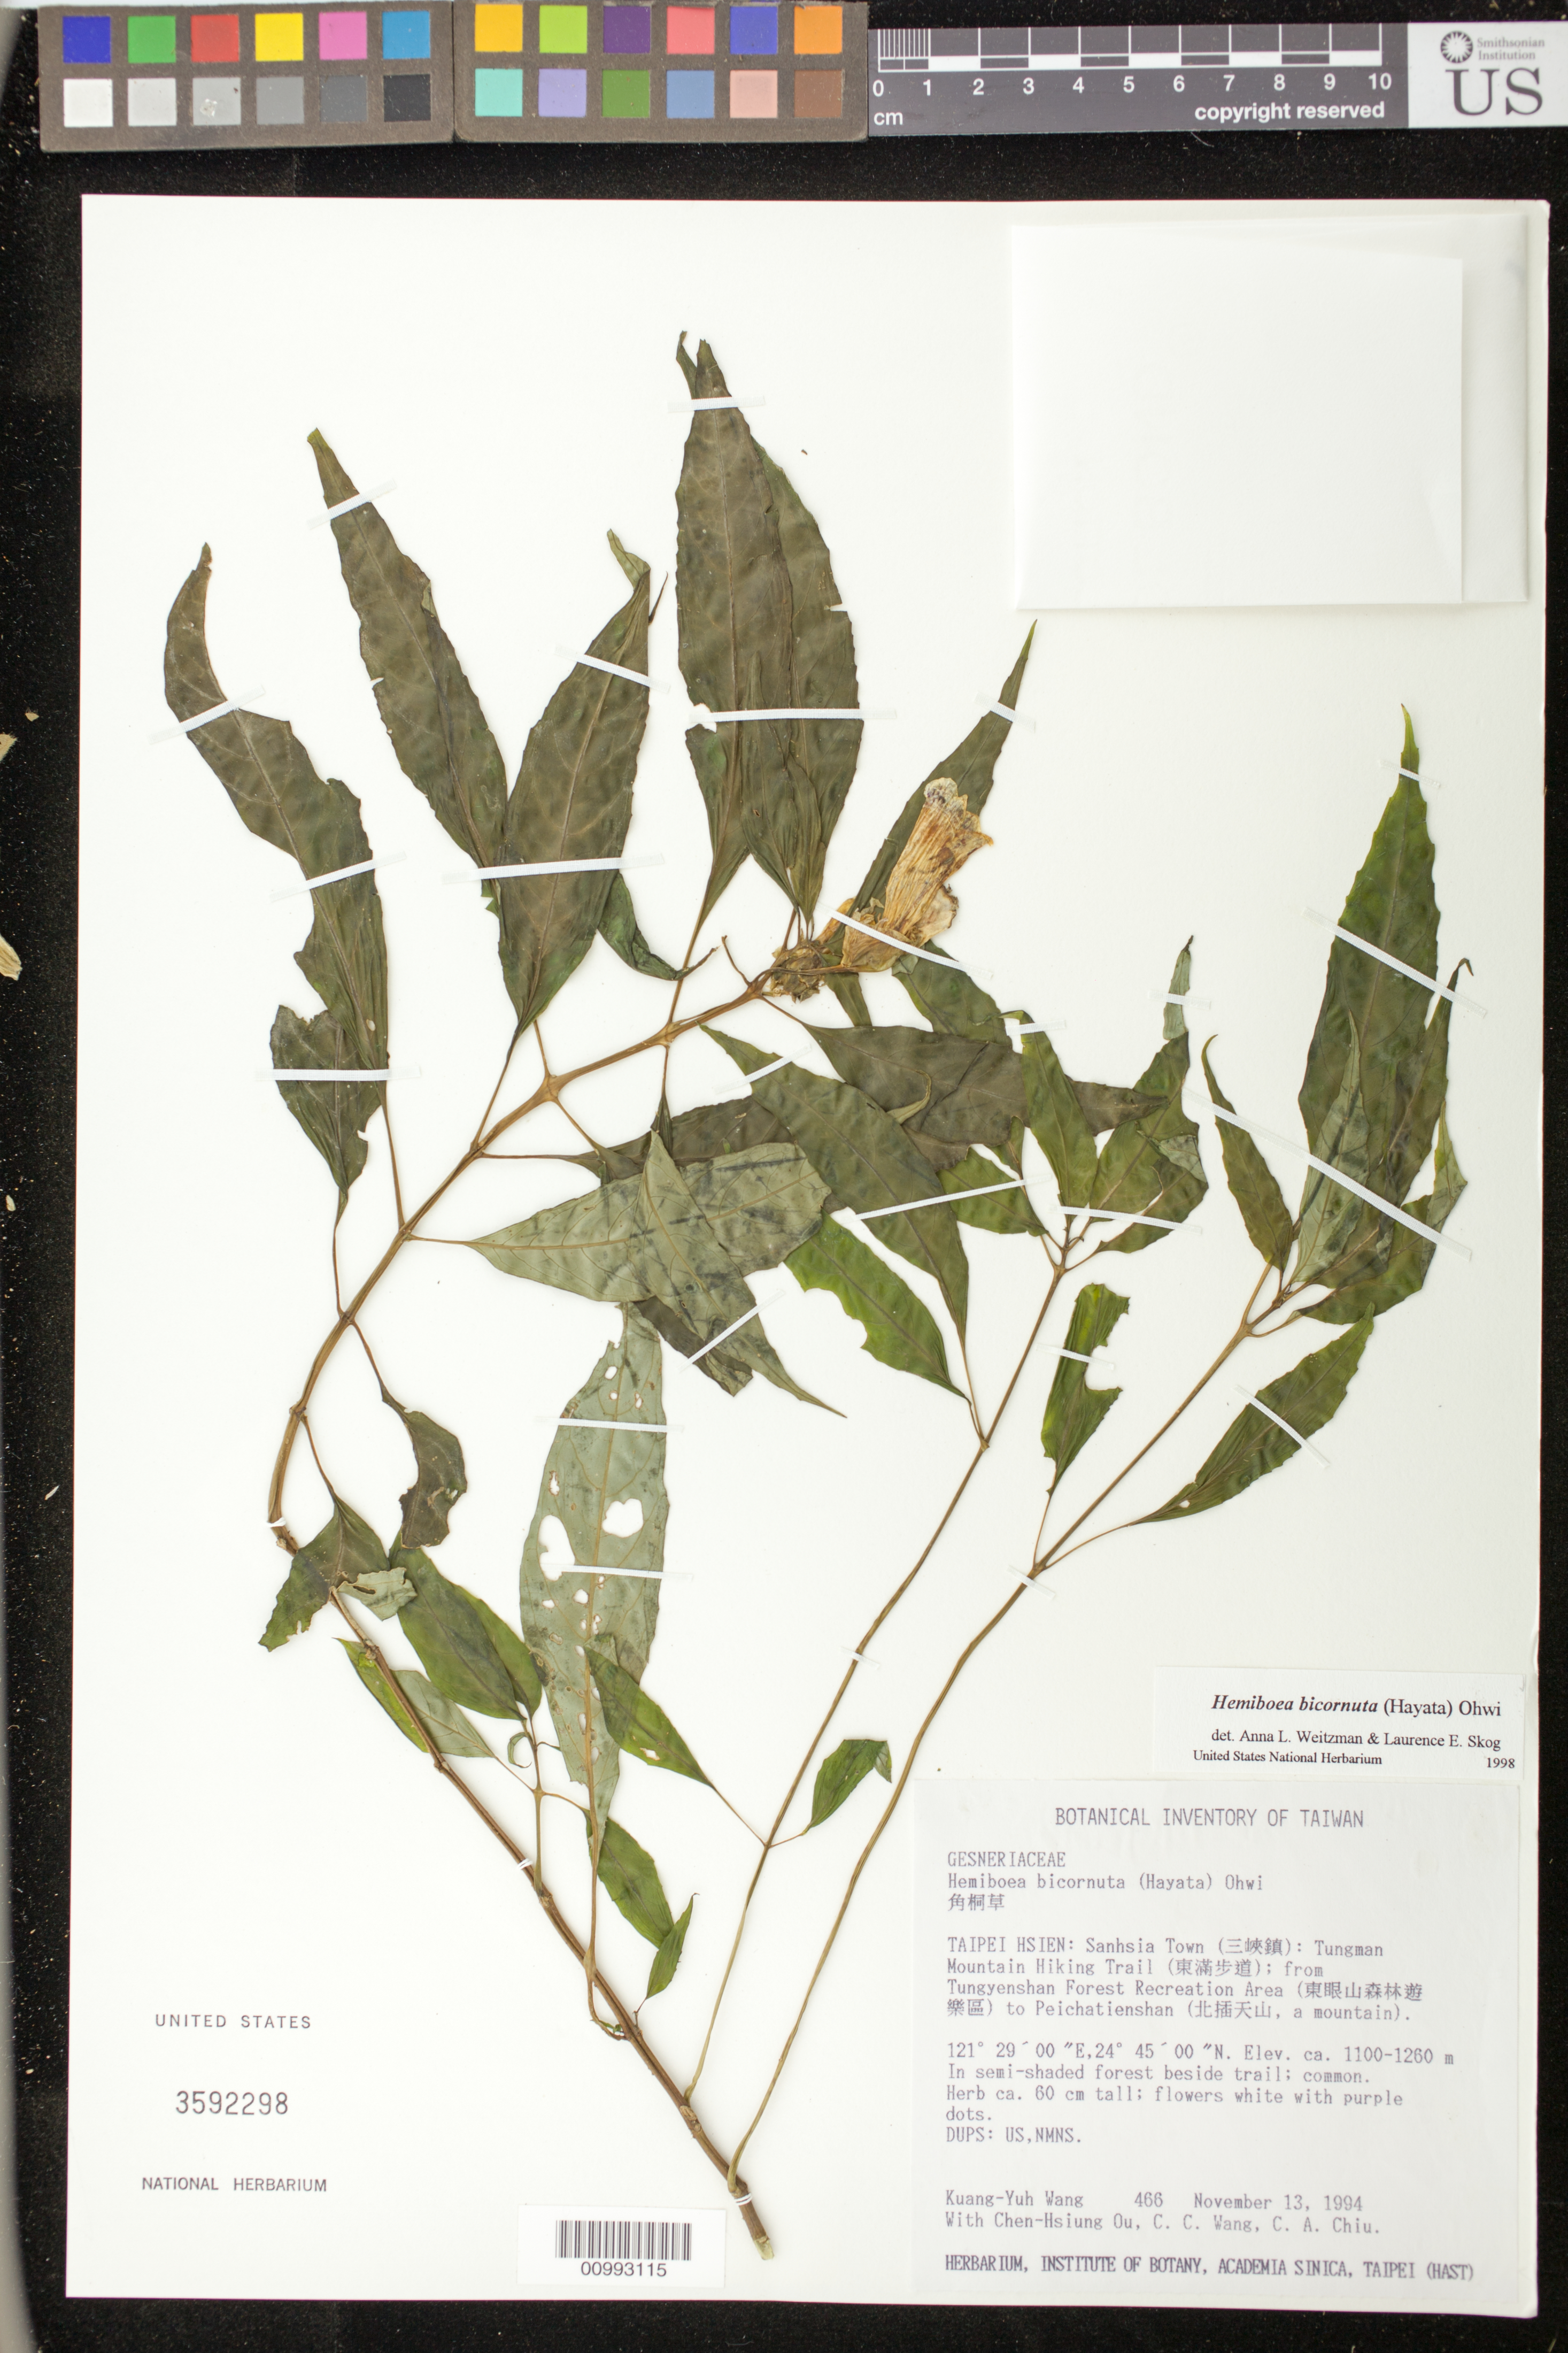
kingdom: Plantae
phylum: Tracheophyta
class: Magnoliopsida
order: Lamiales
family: Gesneriaceae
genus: Hemiboea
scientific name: Hemiboea bicornuta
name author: (Hayata) Ohwi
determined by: Weitzman, A. L.; Skog, L. E.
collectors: K. Wang, C. Ou, C. Wang & C. Chiu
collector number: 466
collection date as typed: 13 Nov 1994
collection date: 1994-11-13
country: Taiwan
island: Taiwan [Formosa]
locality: Tapei Hsien: Sanhsia Town: tungman Mountain Hiking Trail; from Tungyenshan Forest Recreation Area to Peichatienshan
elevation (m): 1100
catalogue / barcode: US 3592298